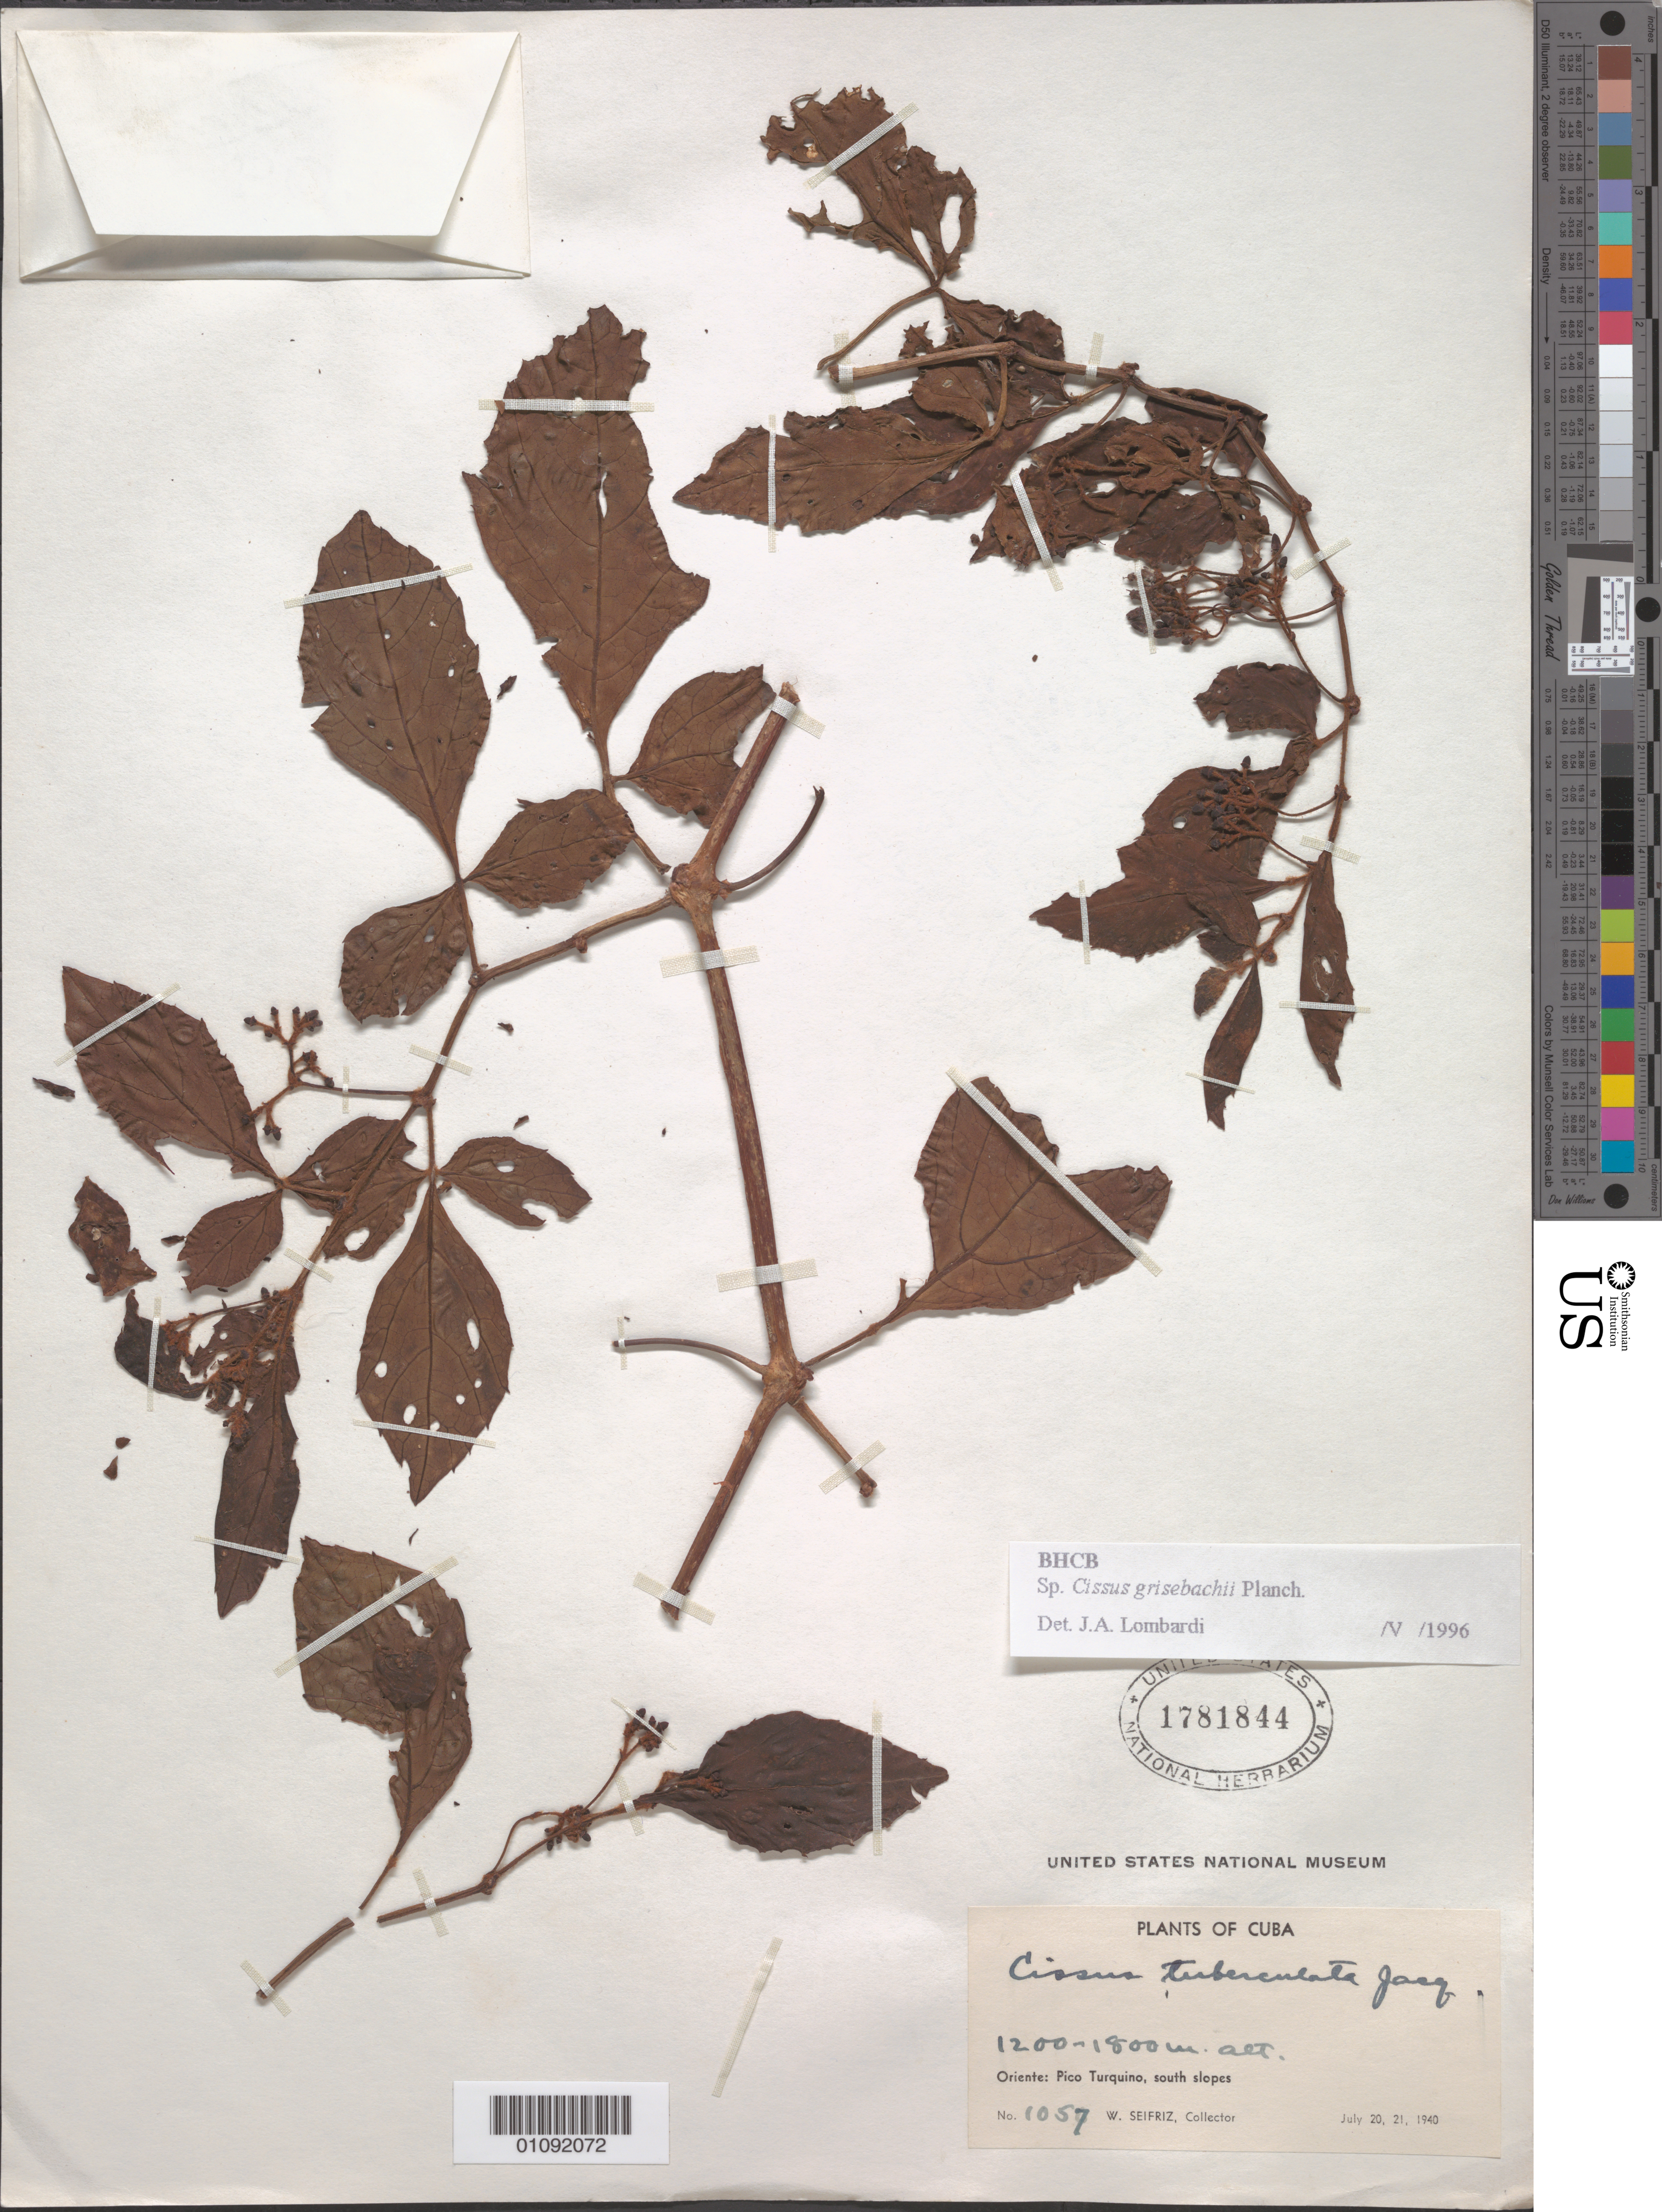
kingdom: Plantae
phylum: Tracheophyta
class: Magnoliopsida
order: Vitales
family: Vitaceae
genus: Cissus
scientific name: Cissus grisebachii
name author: Planch.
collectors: W. Seifriz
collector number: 1057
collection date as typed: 20 Jul 1940 and 21 Jul 1940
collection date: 1940-07-20,1940-07-21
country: Cuba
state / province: Santiago de Cuba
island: Cuba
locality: Oriente: Pico Turquino, S slopes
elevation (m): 1200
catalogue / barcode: US 1781844